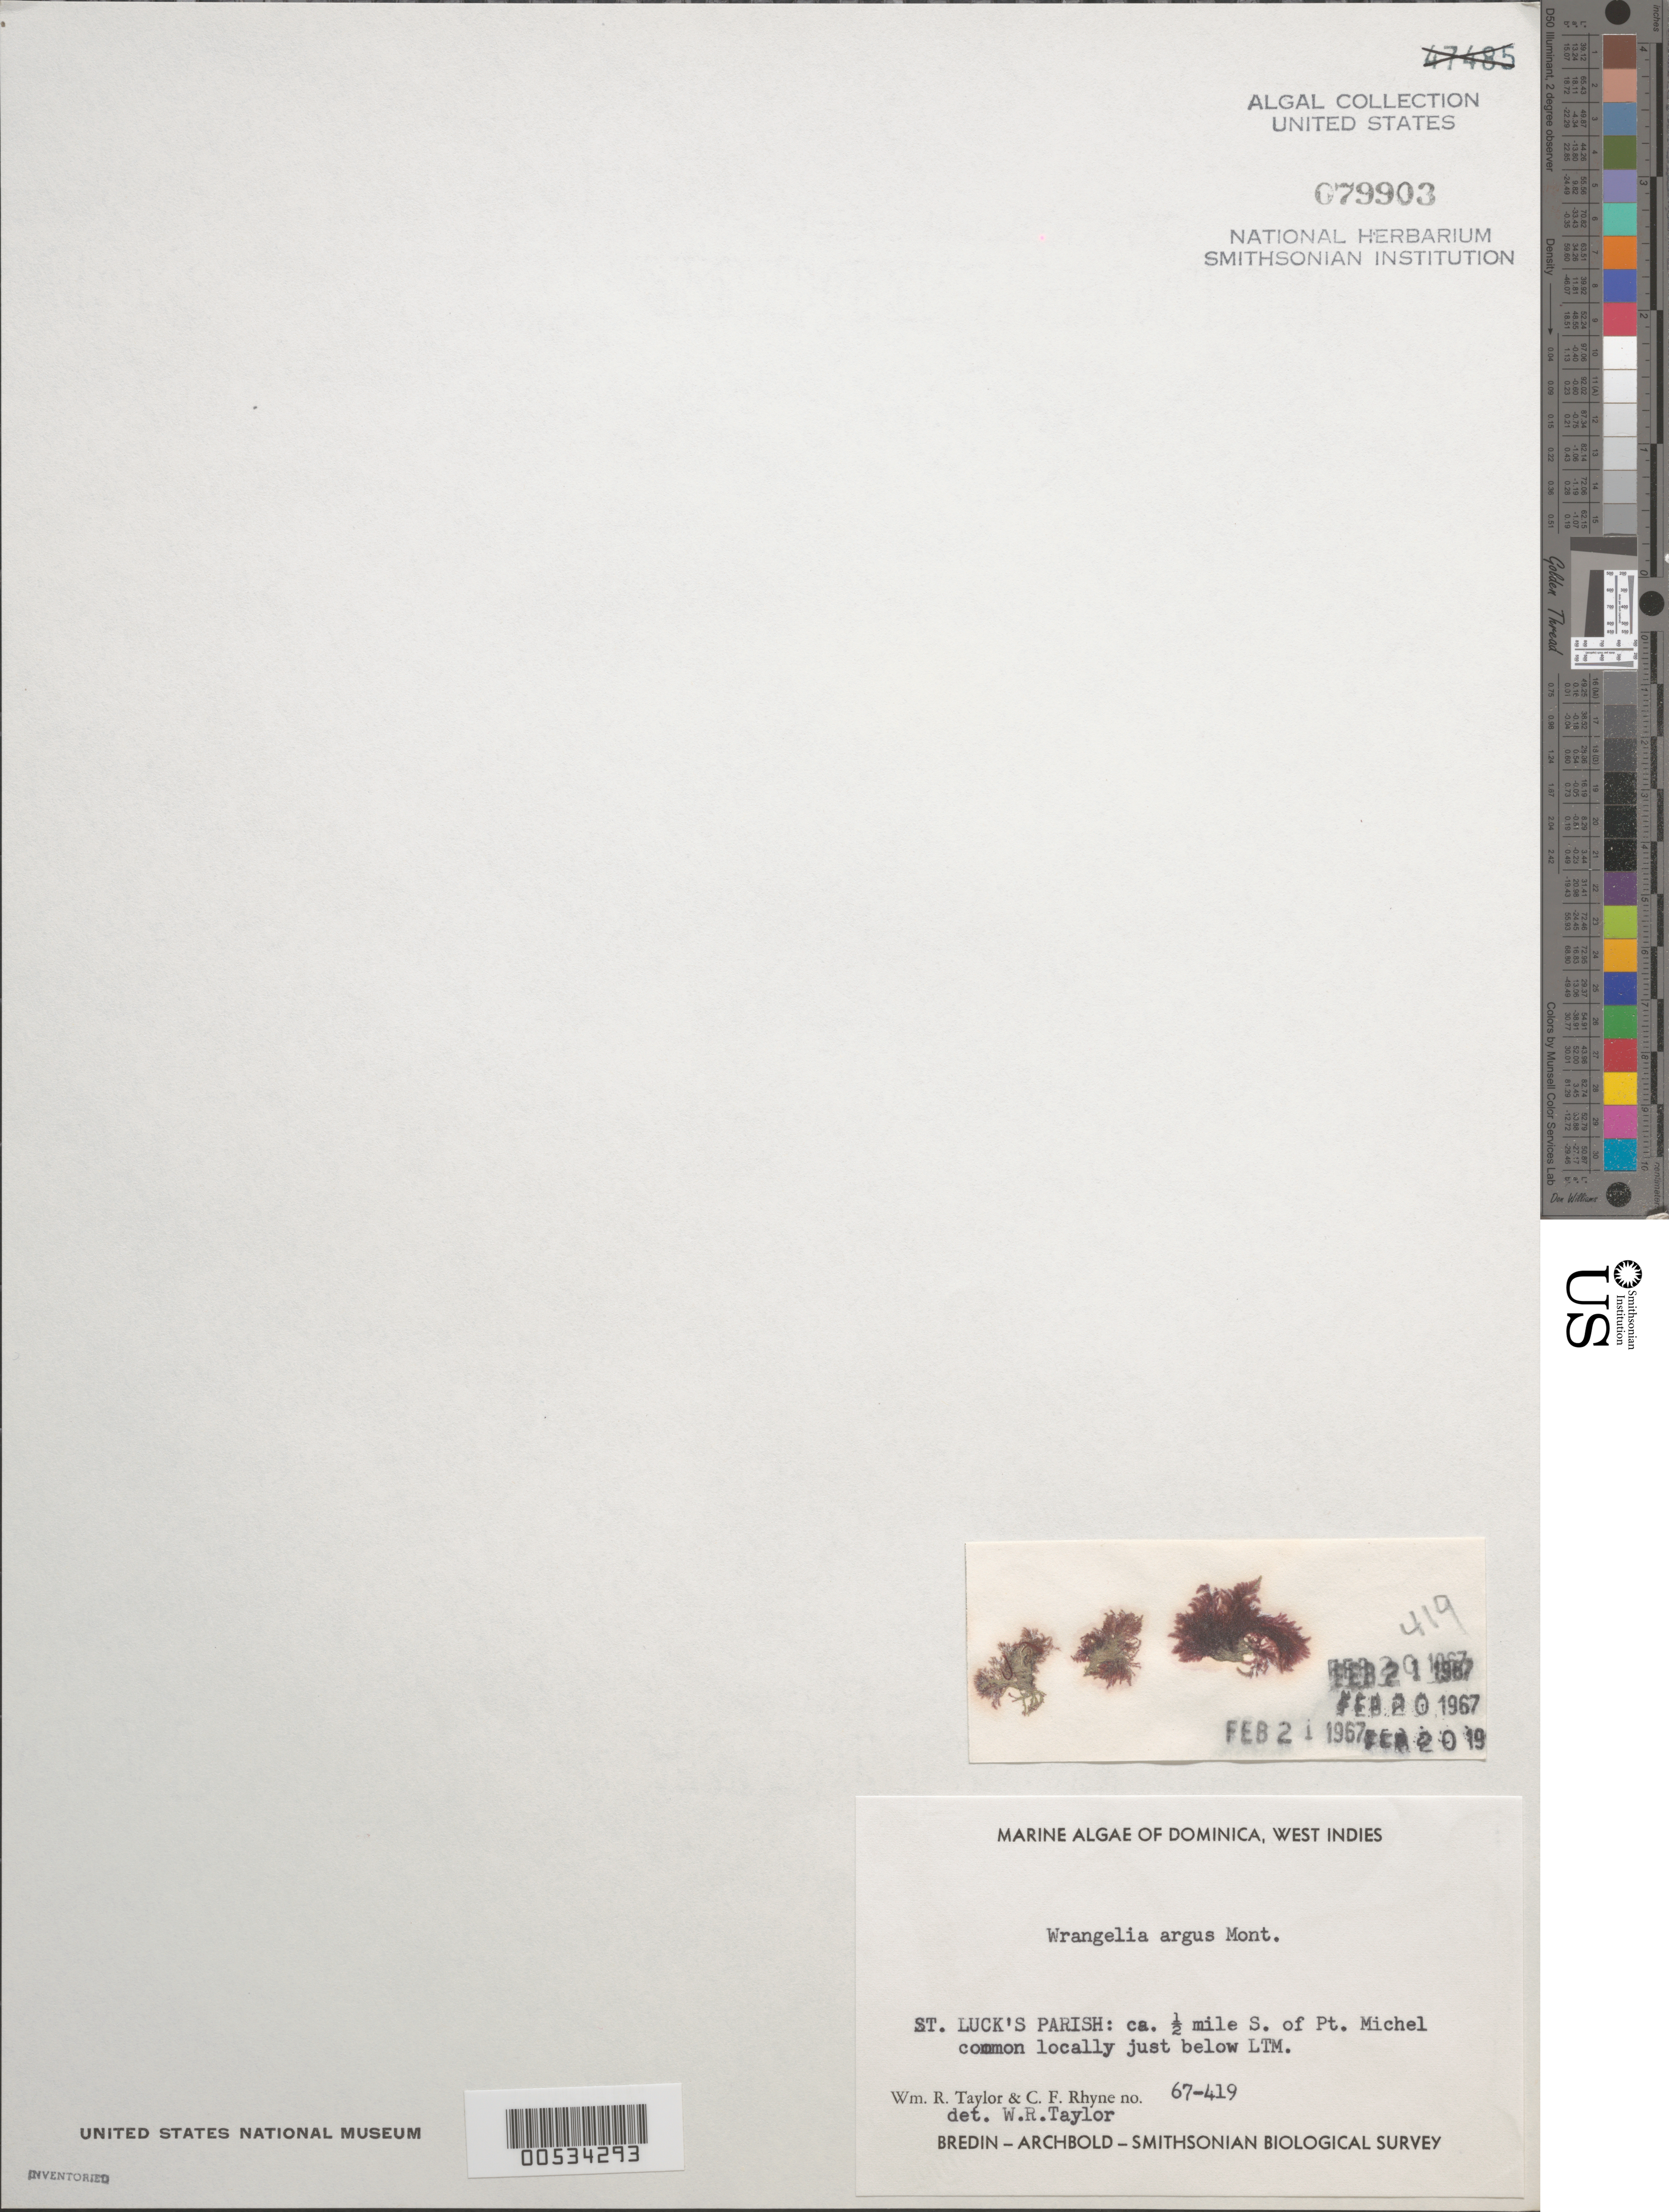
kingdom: Plantae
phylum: Rhodophyta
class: Florideophyceae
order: Ceramiales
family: Wrangeliaceae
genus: Wrangelia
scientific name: Wrangelia argus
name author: (Mont.) Mont.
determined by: Taylor, William R.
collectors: W. R. Taylor & C. Rhyne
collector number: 67-419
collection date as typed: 21 Feb 1967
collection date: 1967-02-21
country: Dominica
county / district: St. Luke's Parish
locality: Ca. 0.5 mile south of Pointe Michel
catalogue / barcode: US 79903